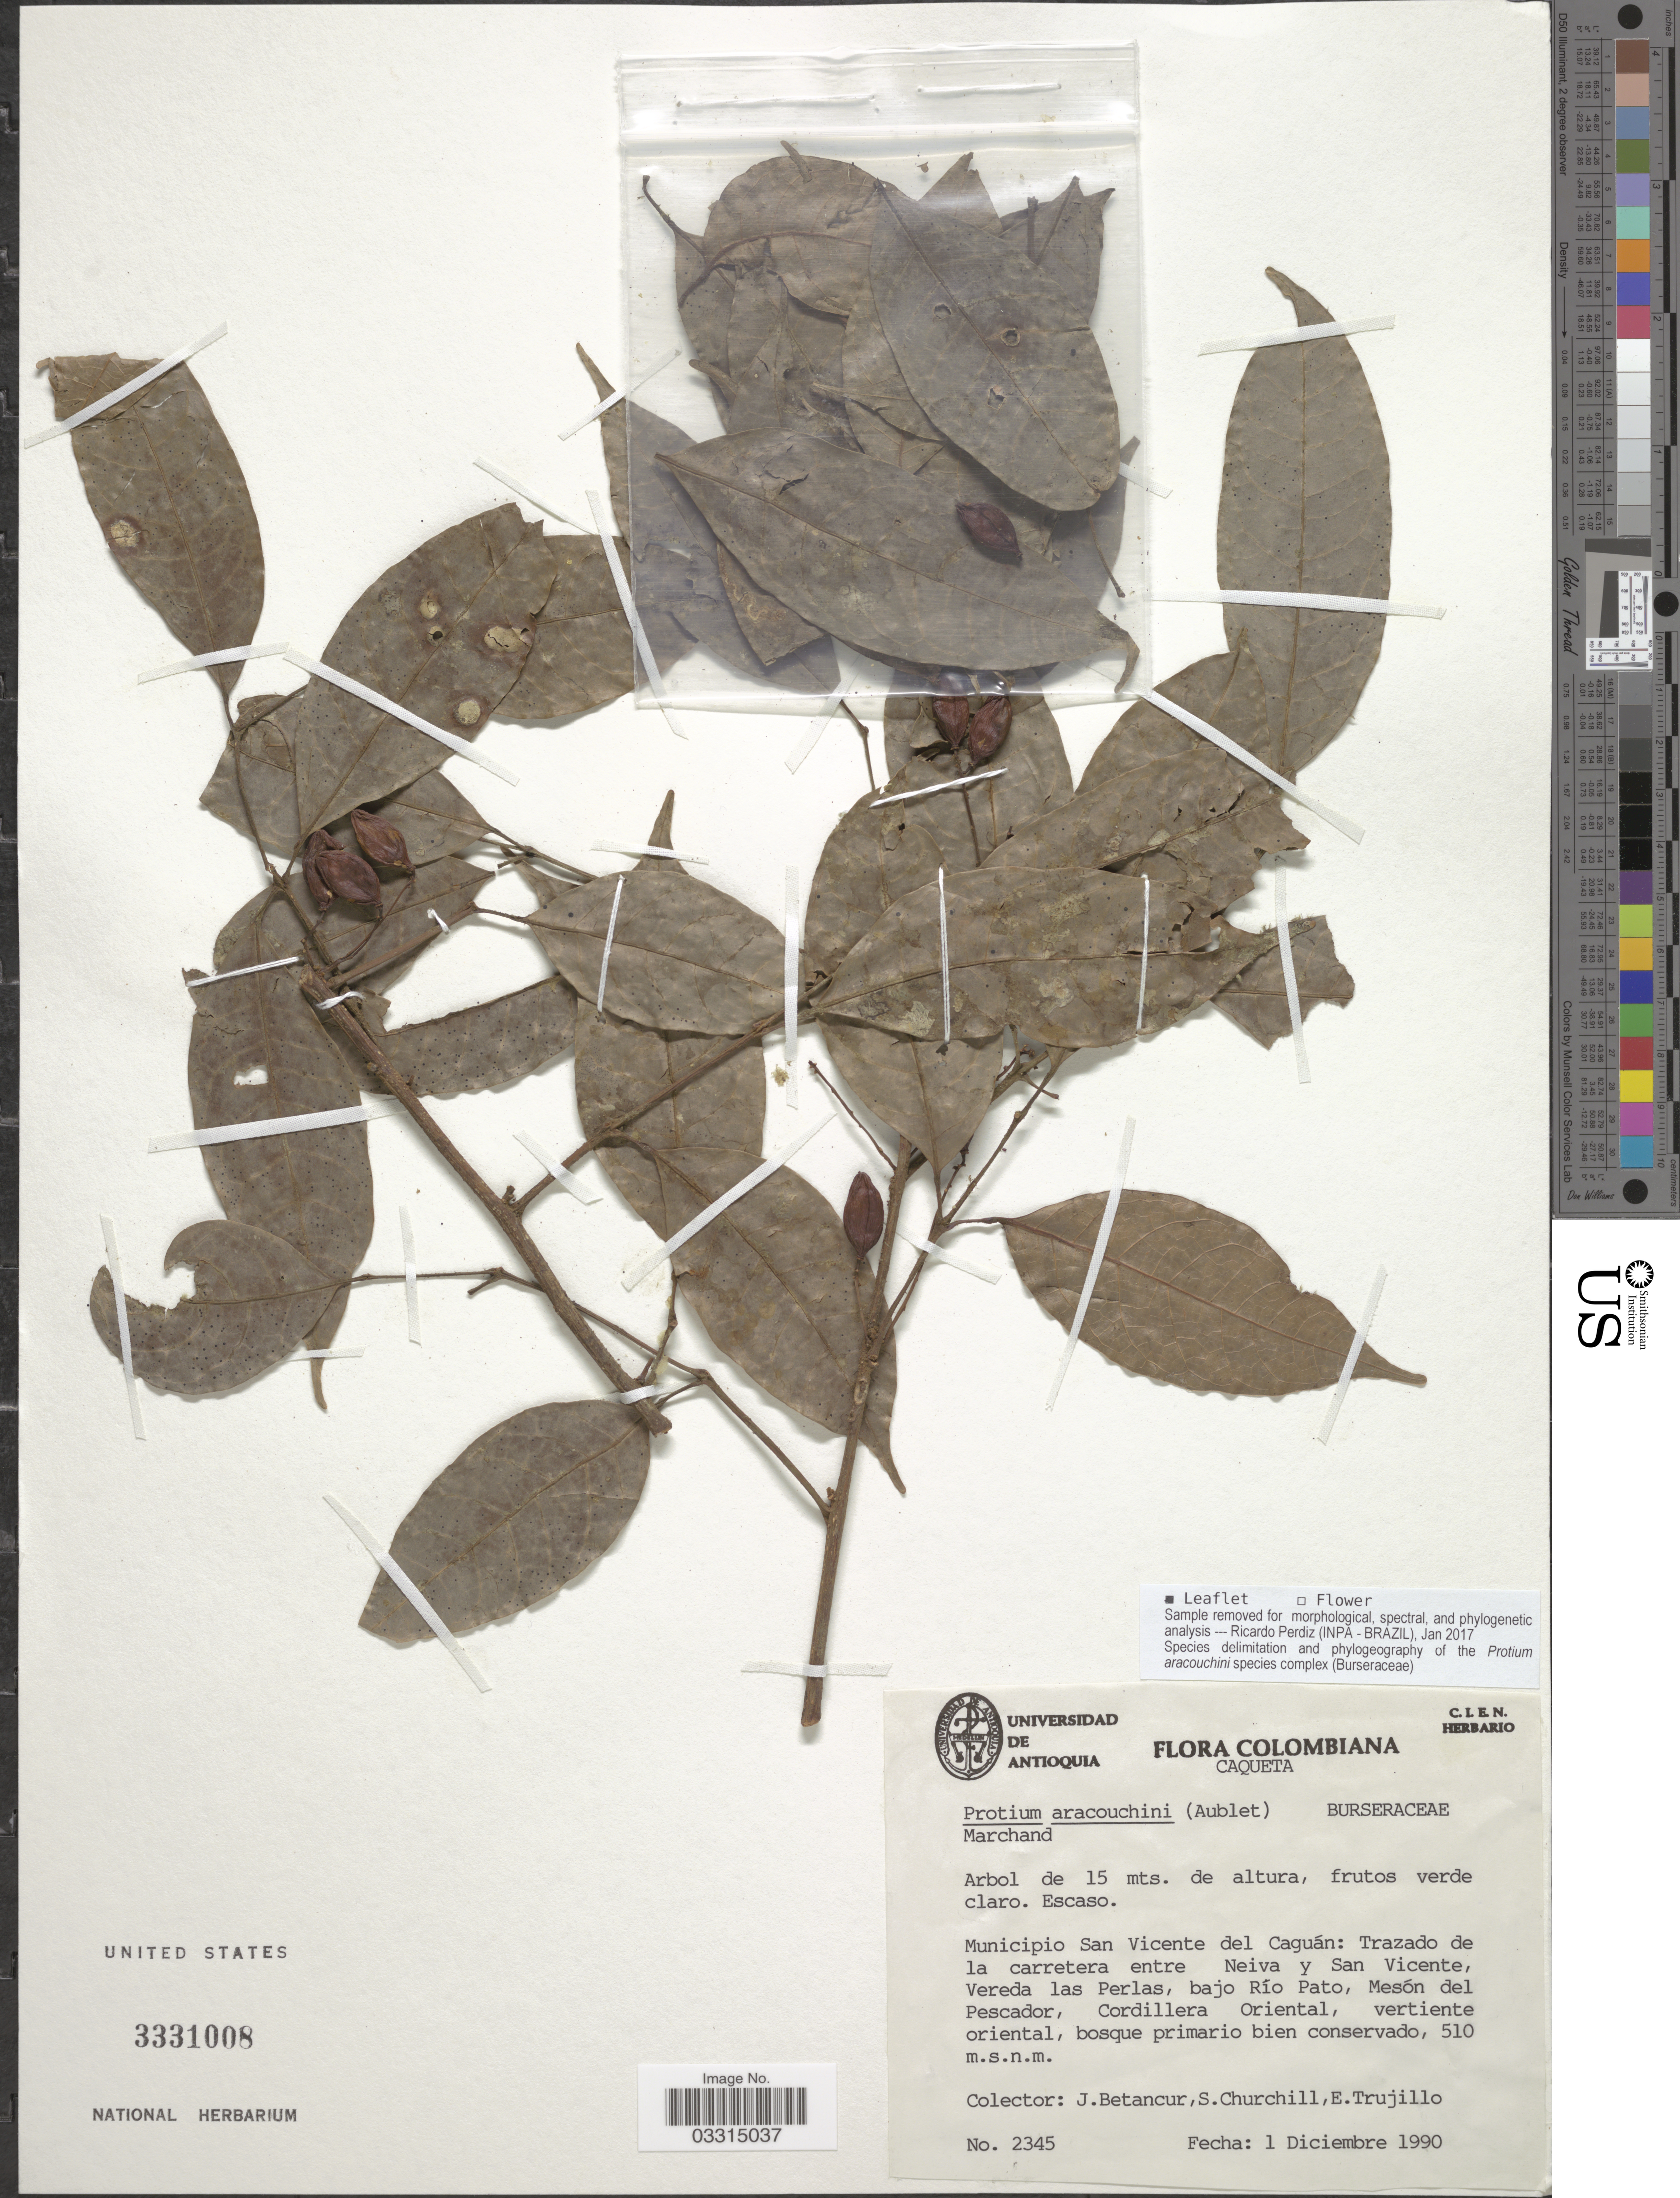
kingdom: Plantae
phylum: Tracheophyta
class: Magnoliopsida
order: Sapindales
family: Burseraceae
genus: Protium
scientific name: Protium aracouchini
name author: (Aubl.) Marchand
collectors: J. Betancur, S. Churchill & E. Trujillo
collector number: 2345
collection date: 1990-12-01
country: Colombia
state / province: Caquetá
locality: Municipio San Vicente del Caguán: Trazado de la carretera entre Neiva y San Vicente, Vereda las Perlas, bajo Río Pato, Mesón del Pescador, Cordillera Oriental, vertiente oriental.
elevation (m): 510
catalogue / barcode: US 3331008